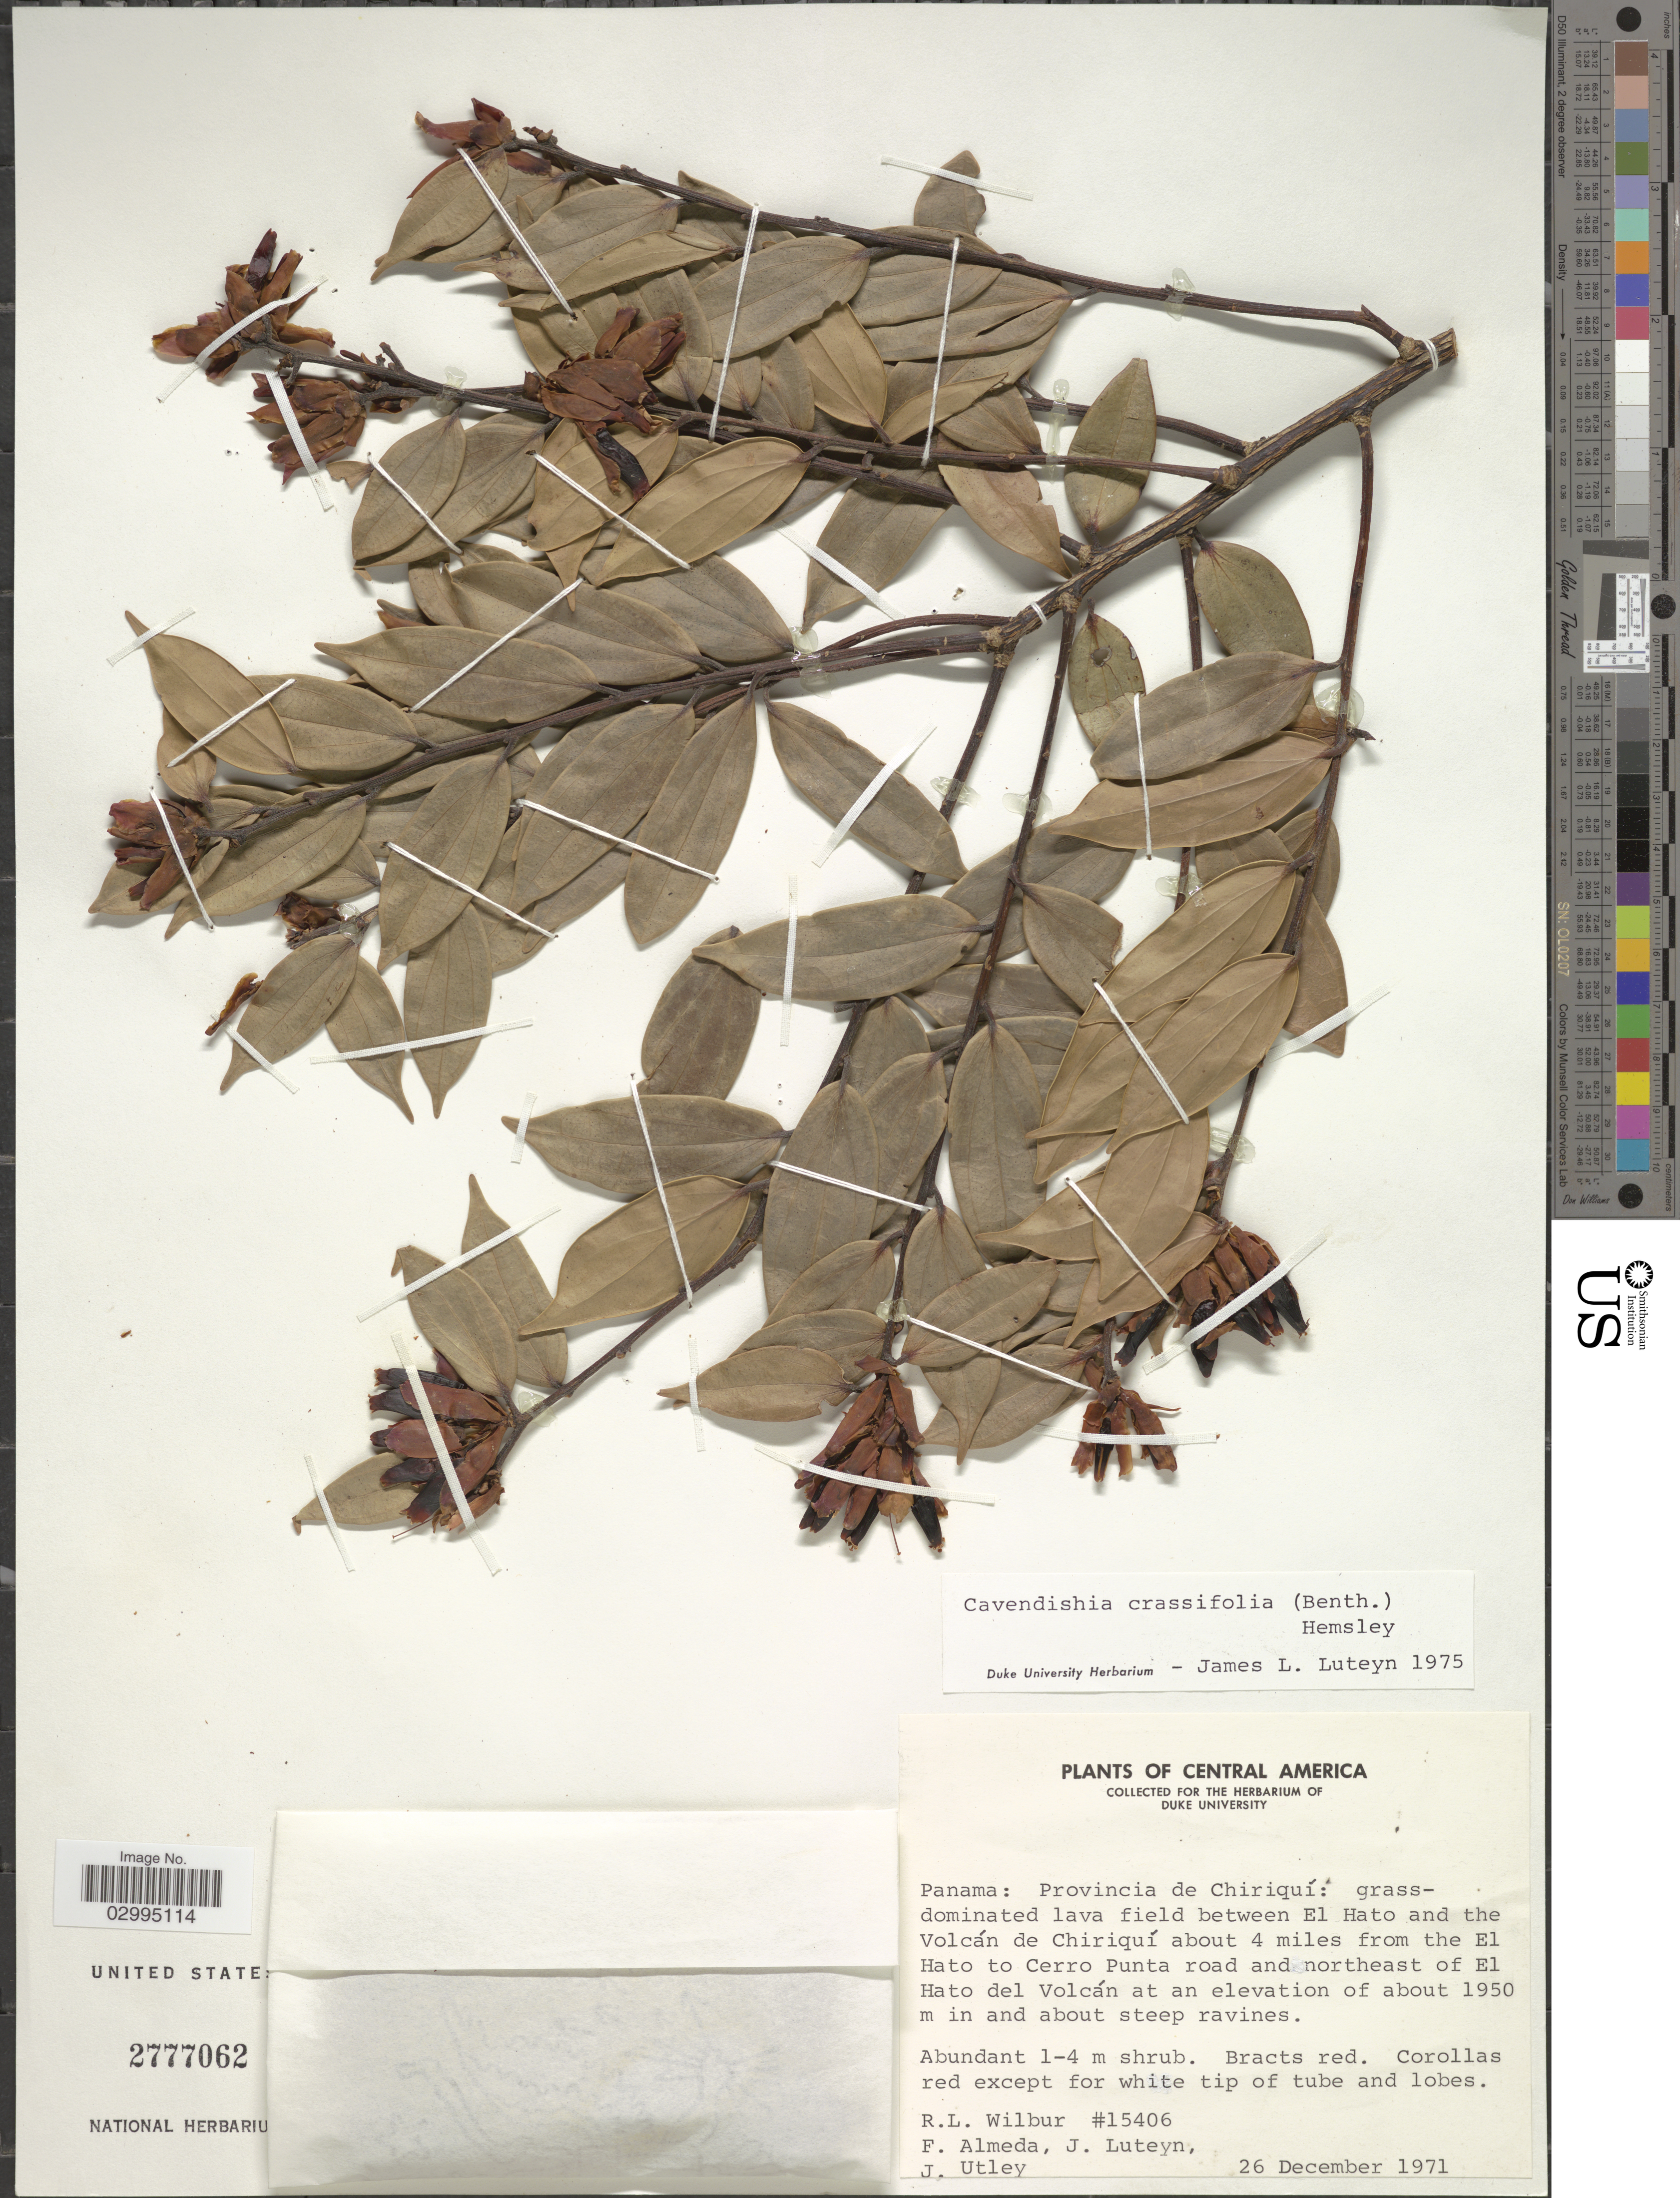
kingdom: Plantae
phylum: Tracheophyta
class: Magnoliopsida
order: Ericales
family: Ericaceae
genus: Cavendishia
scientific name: Cavendishia crassifolia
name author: (Benth.) Hemsl.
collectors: R. L. Wilbur, F. Almeda, J. L. Luteyn & J. Utley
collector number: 15406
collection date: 1971-12-26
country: Panama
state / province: Chiriqui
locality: Provincia de Chiriquí: grassdominated lava field between El Hato and the Volcán de Chiriquí about 4 miles from the El Hato to Cerro Punta road and northeast of El Hato del Volcán in and about steep ravines.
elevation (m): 1950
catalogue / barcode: US 2777062